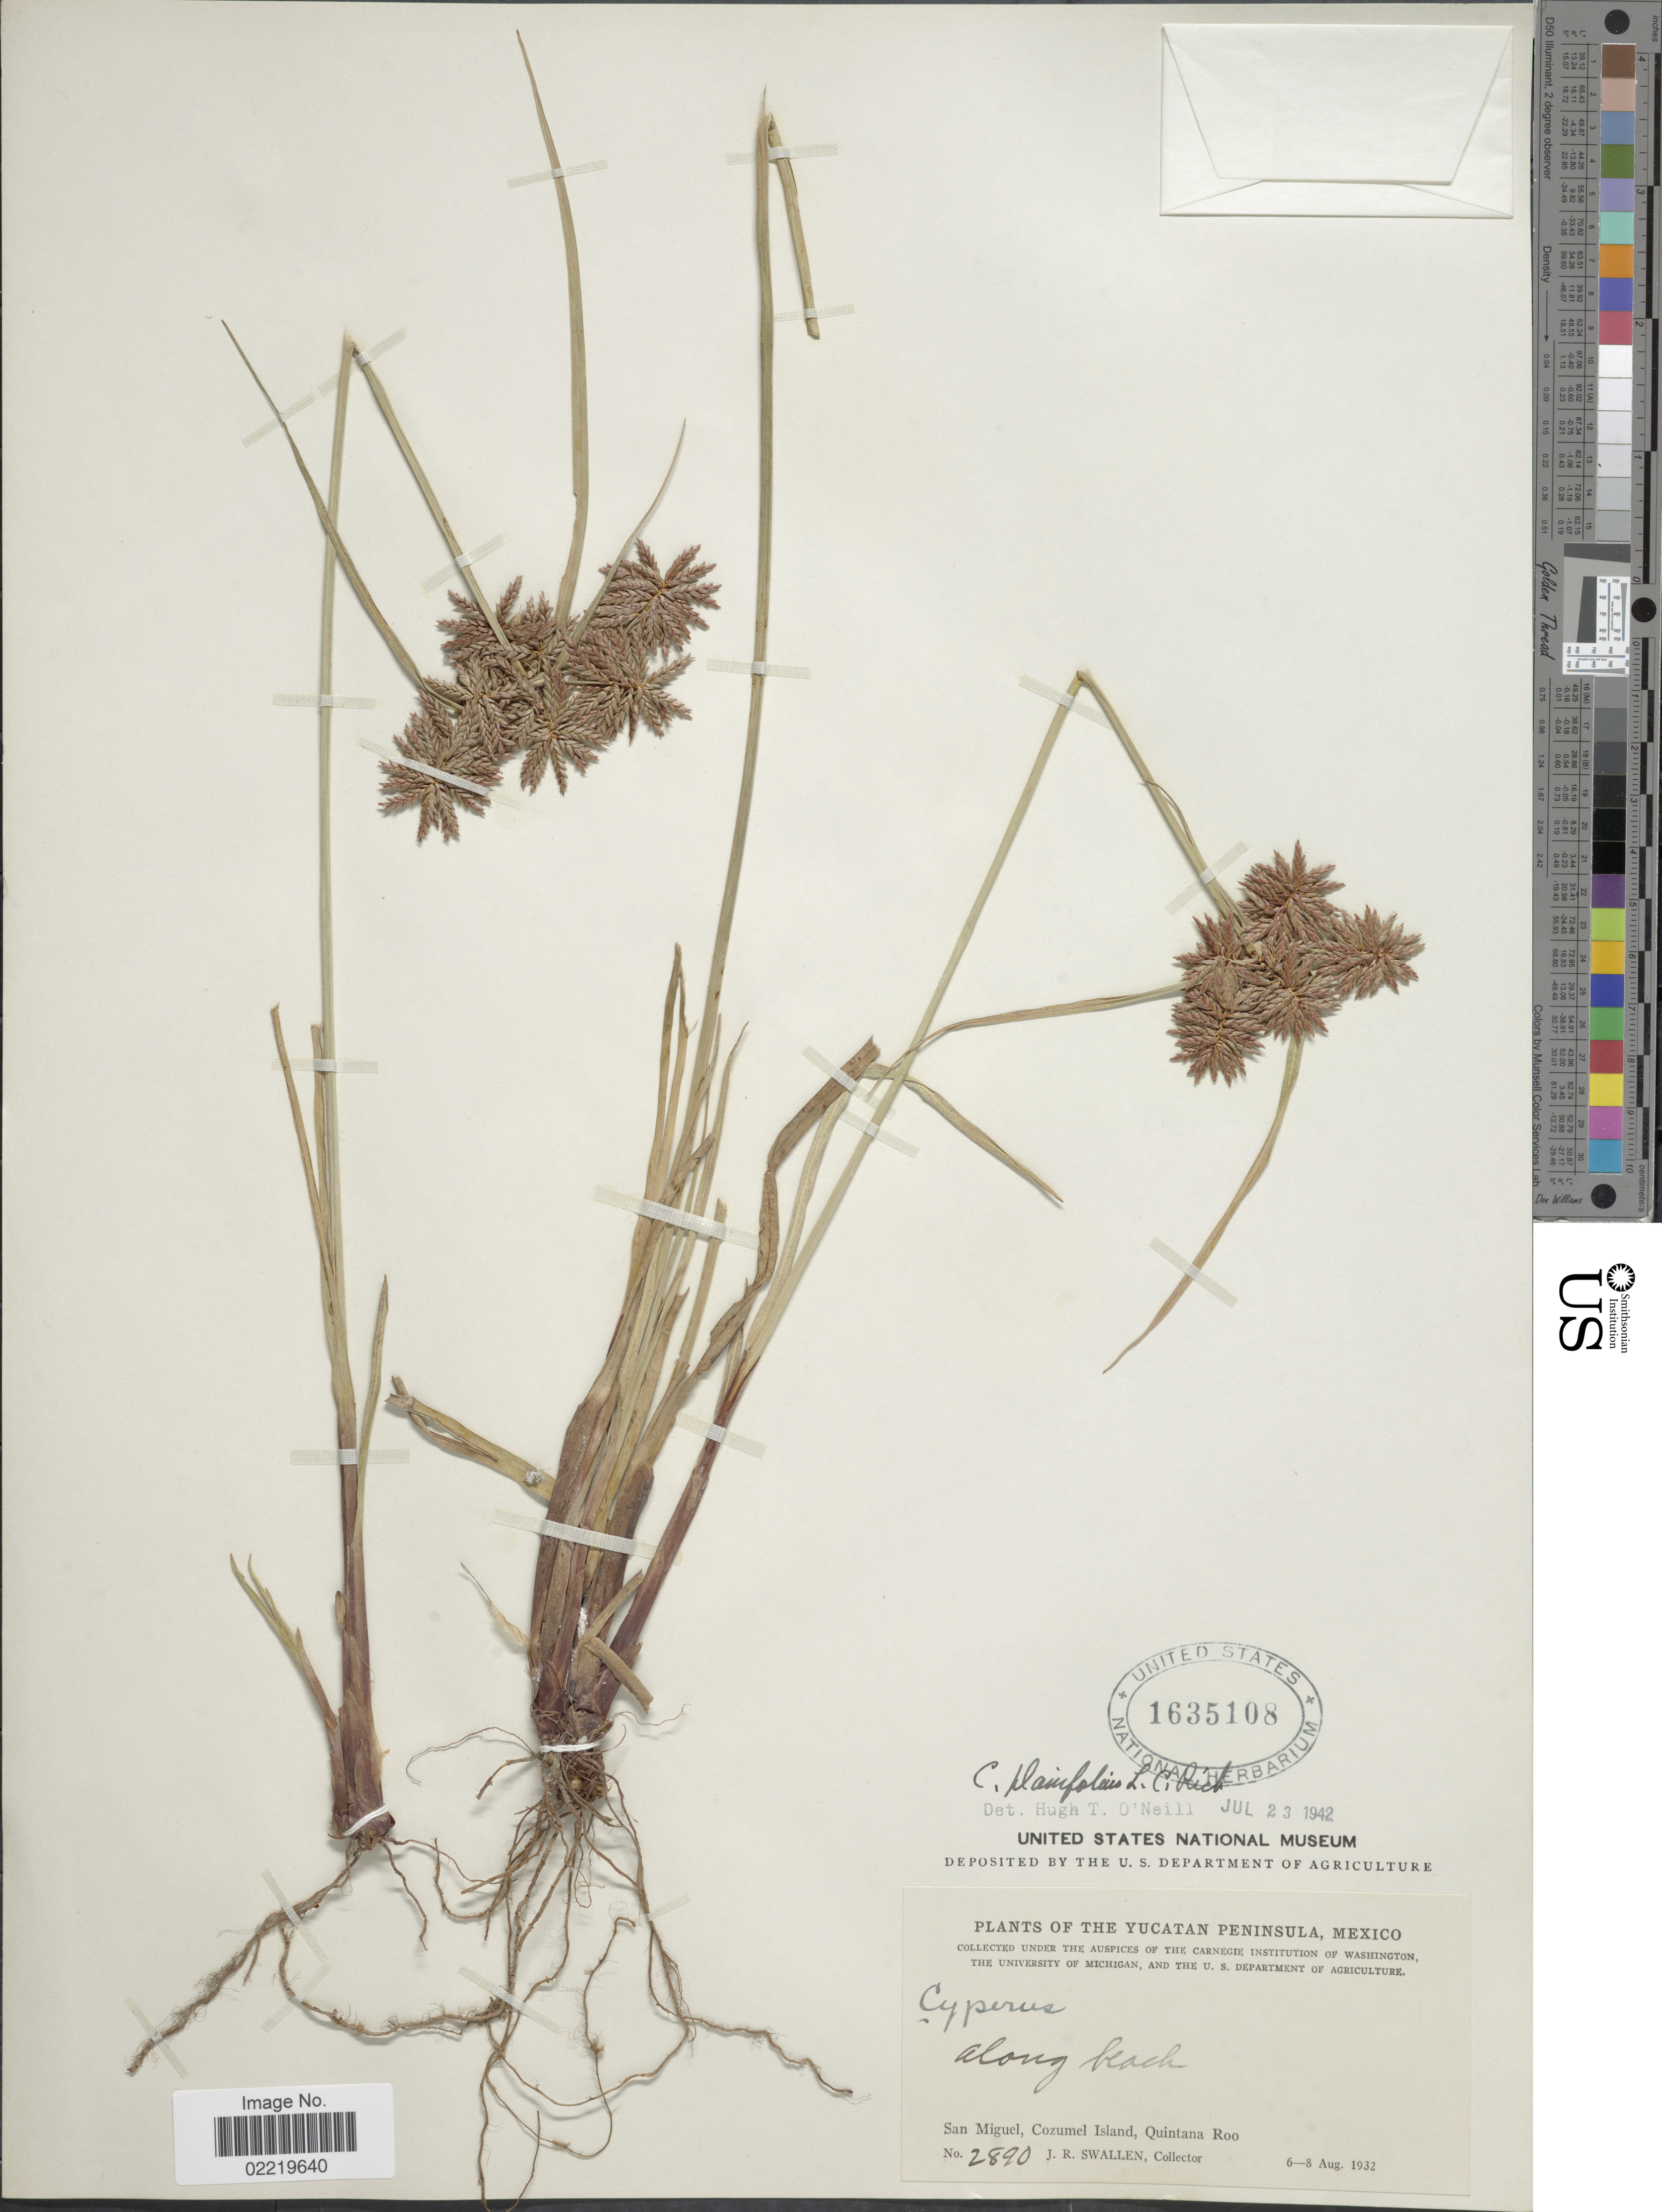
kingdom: Plantae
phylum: Tracheophyta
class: Liliopsida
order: Poales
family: Cyperaceae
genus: Cyperus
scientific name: Cyperus planifolius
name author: Rich.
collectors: J. R. Swallen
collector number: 2890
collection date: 1932-08-06/1932-08-08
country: Mexico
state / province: Quintana Roo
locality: The Yucatan Peninsula, Along beach, San Miguel, Cozumel Island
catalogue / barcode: US 1635108